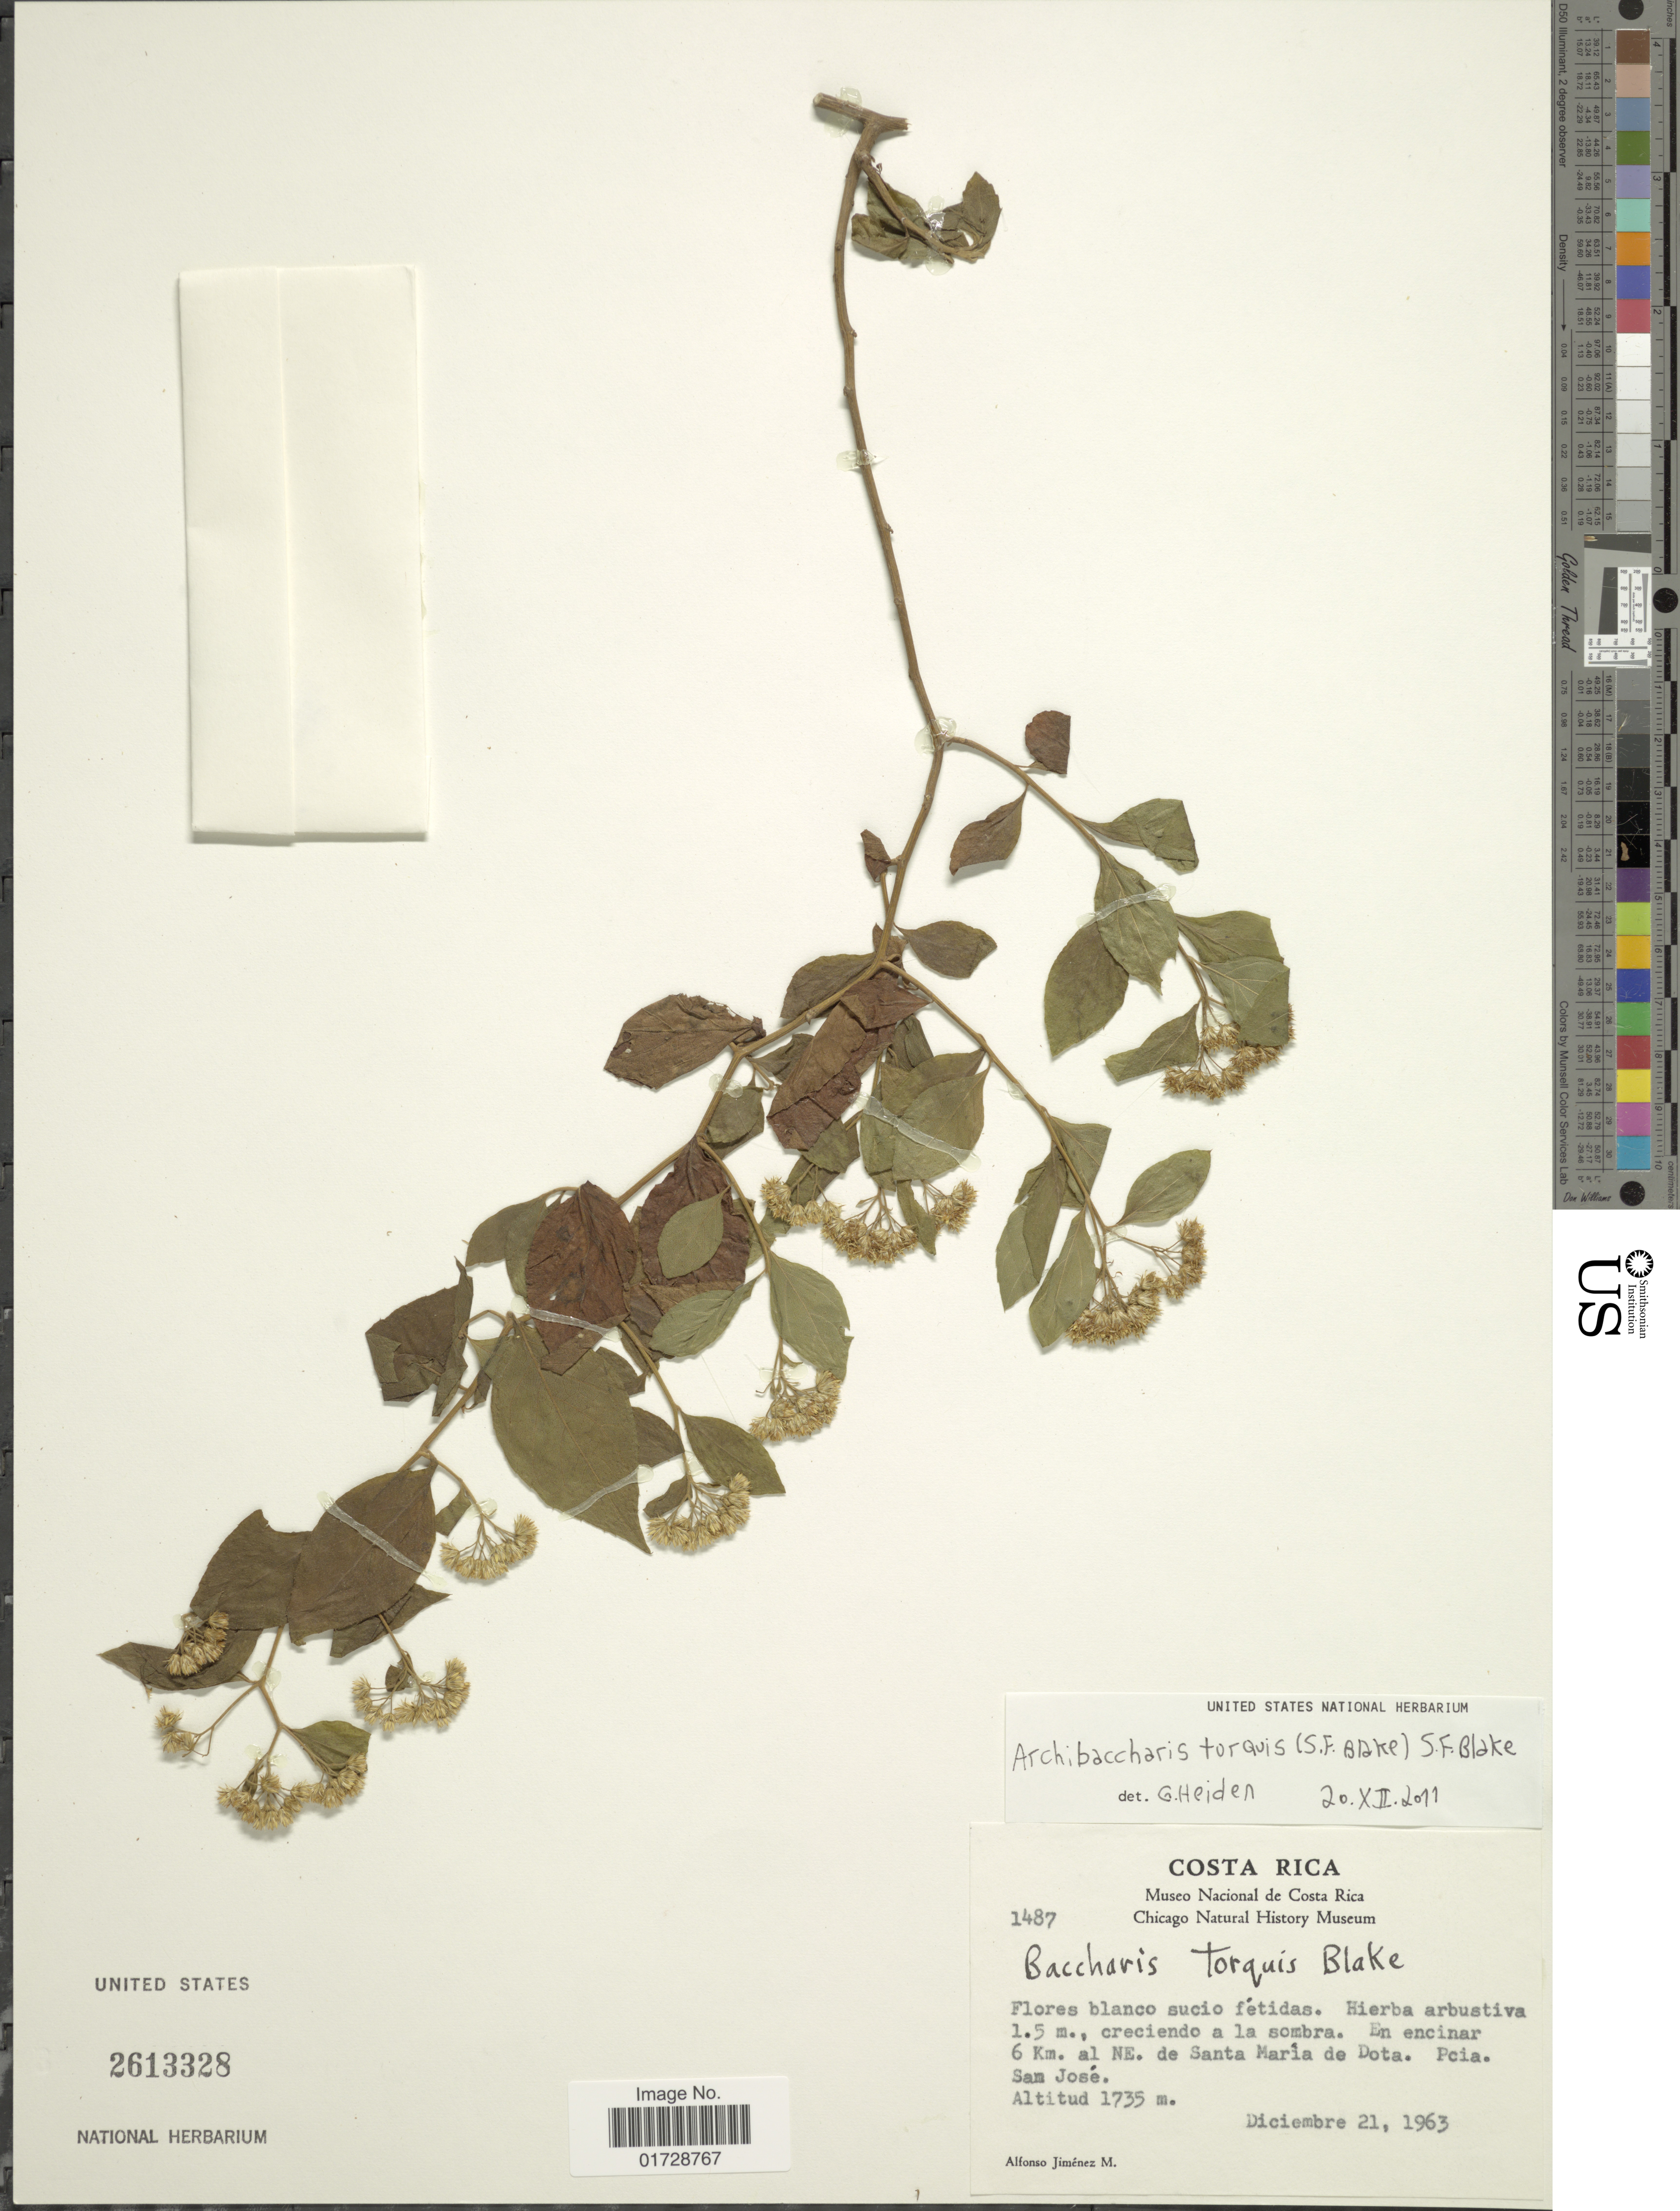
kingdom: Plantae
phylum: Tracheophyta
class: Magnoliopsida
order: Asterales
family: Asteraceae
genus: Archibaccharis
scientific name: Archibaccharis torquis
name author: (S.F. Blake) S.F. Blake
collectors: A. Jimenez M.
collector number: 1487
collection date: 1963-12-21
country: Costa Rica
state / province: San José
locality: En encinar 6 km al NE de Santa Maria de Dota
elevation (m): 1735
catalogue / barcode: US 2613328